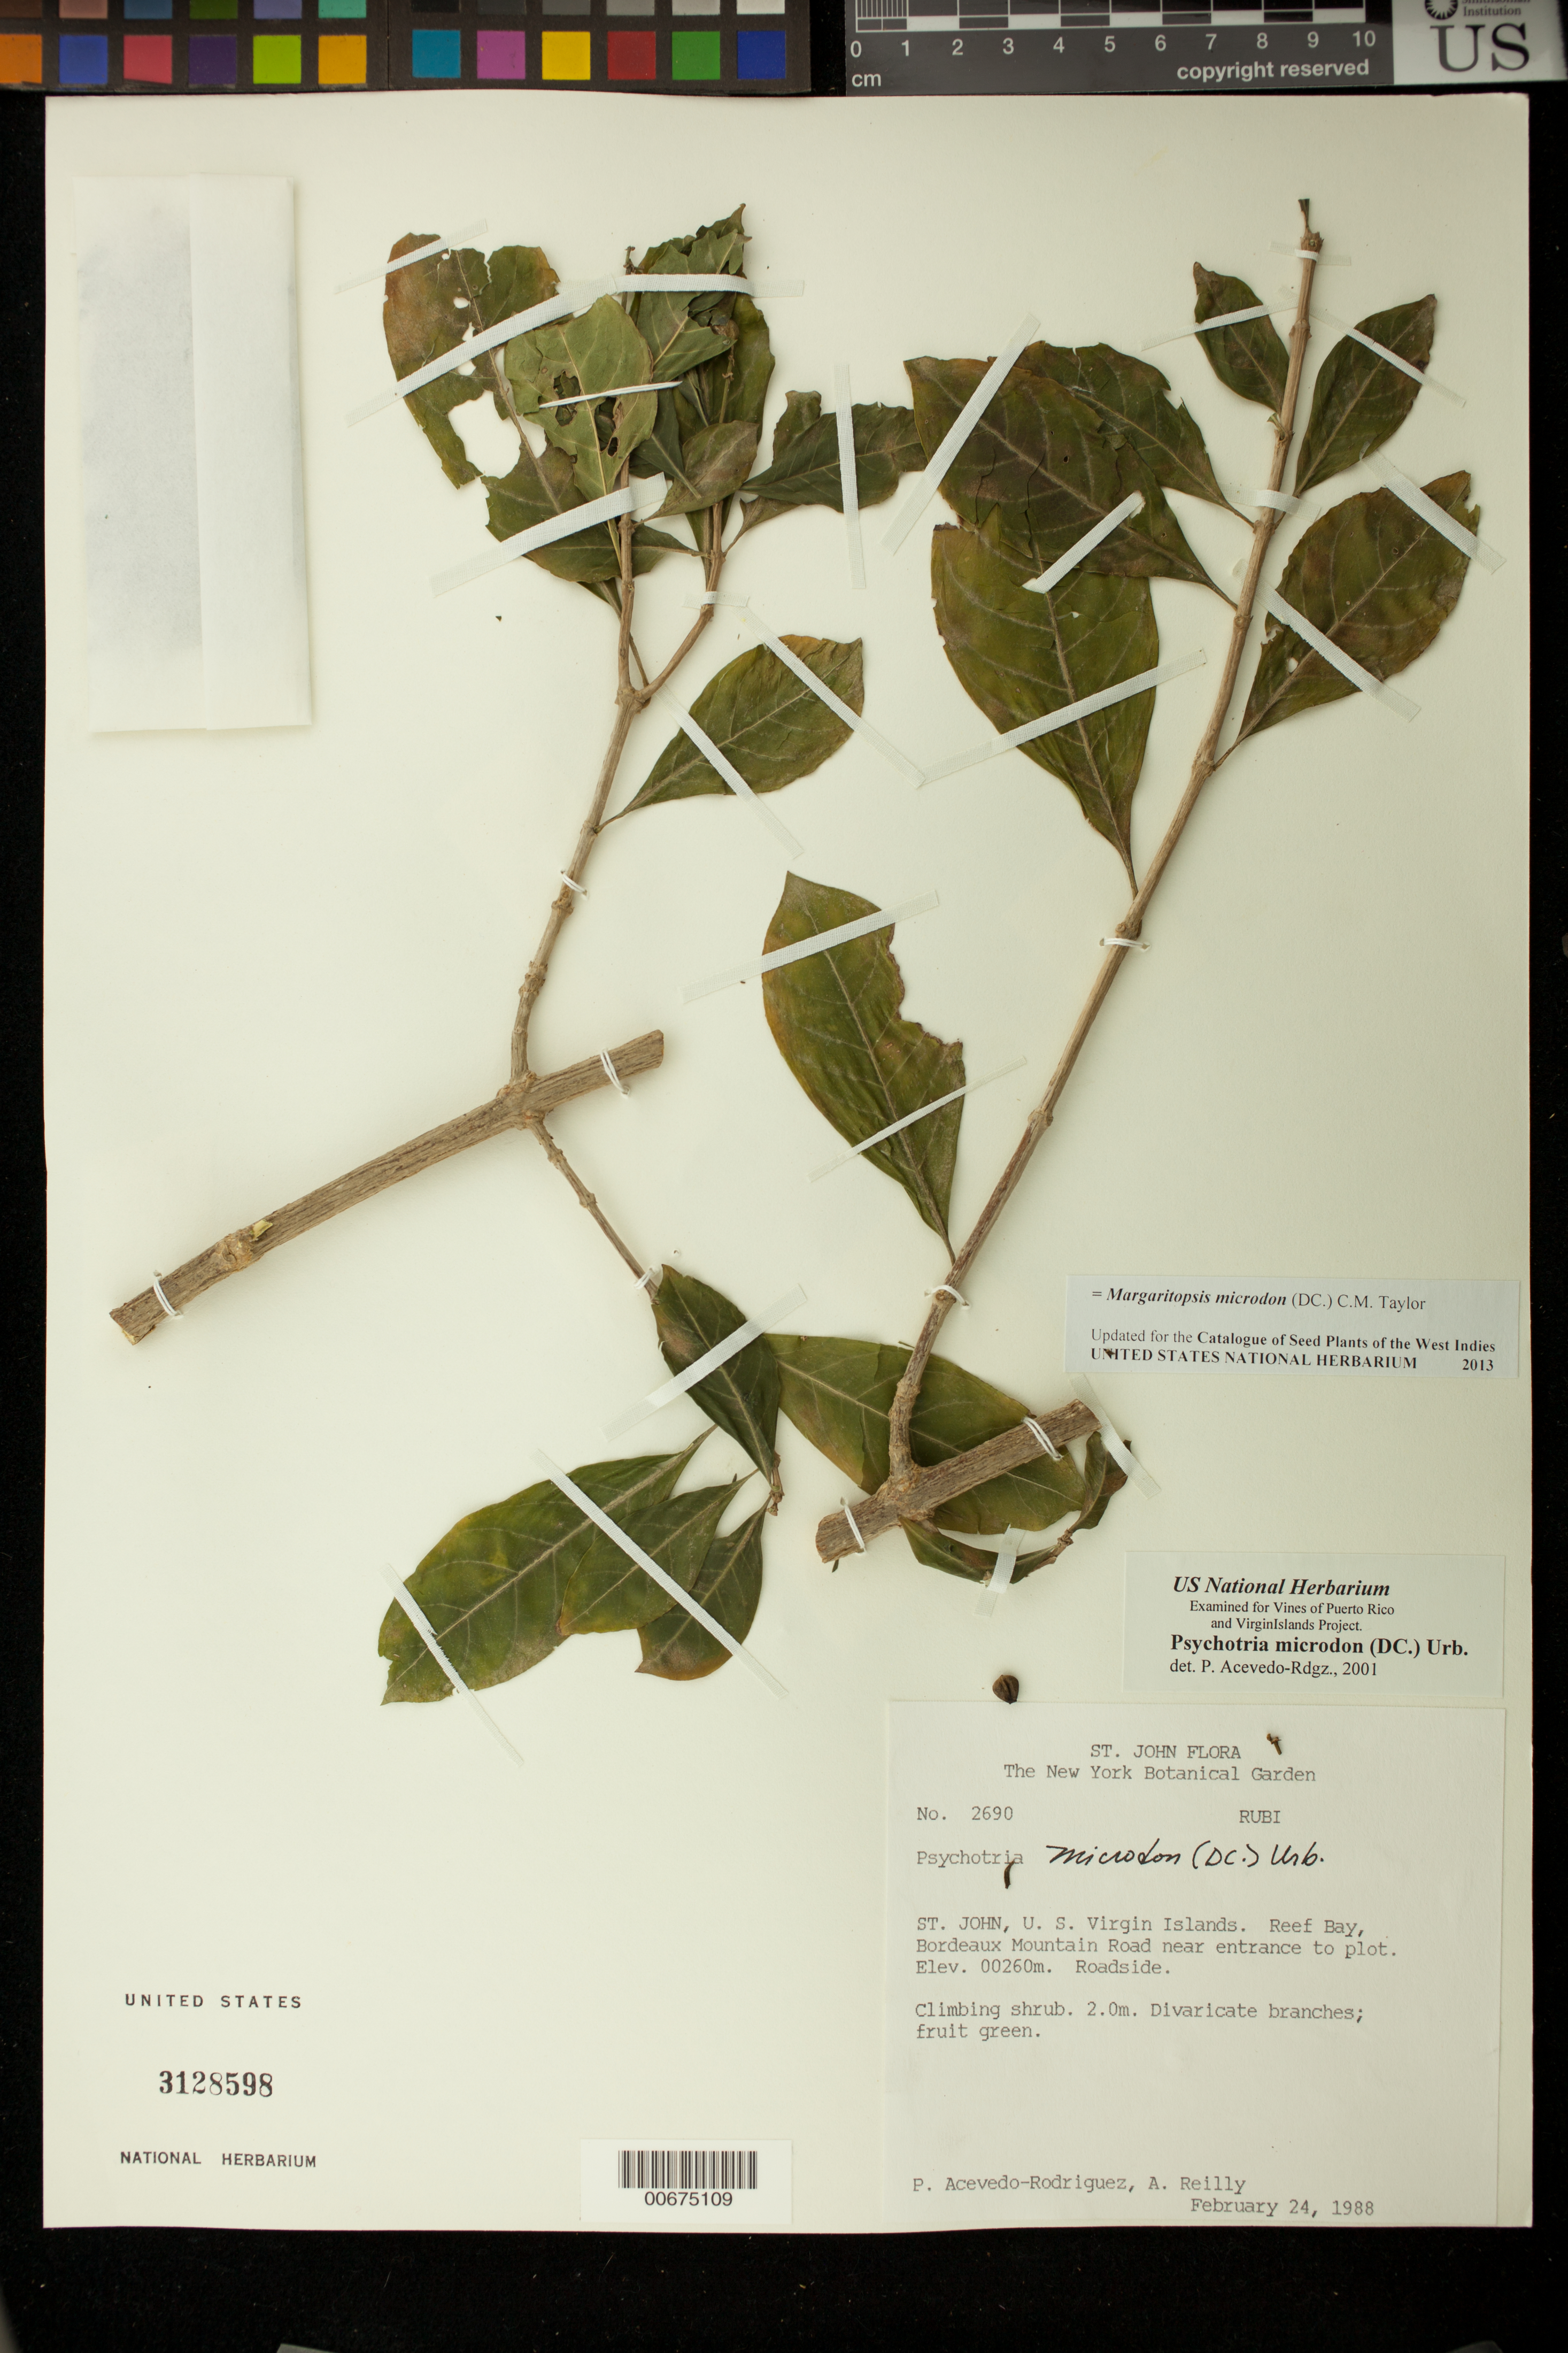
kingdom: Plantae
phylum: Tracheophyta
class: Magnoliopsida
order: Gentianales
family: Rubiaceae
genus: Margaritopsis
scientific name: Margaritopsis microdon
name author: (DC.) C.M. Taylor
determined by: Acevedo-Rodríguez, P., (BOT), Smithsonian Institution - National Museum of Natural History (UNITED STATES)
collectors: P. Acevedo-Rodr.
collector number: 2690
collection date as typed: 20 Feb 1989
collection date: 1989-02-20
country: U.S. Virgin Islands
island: St. John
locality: Bordeaux Mountain Road near entrance to plot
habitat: Roadside.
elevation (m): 260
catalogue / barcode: US 3128598